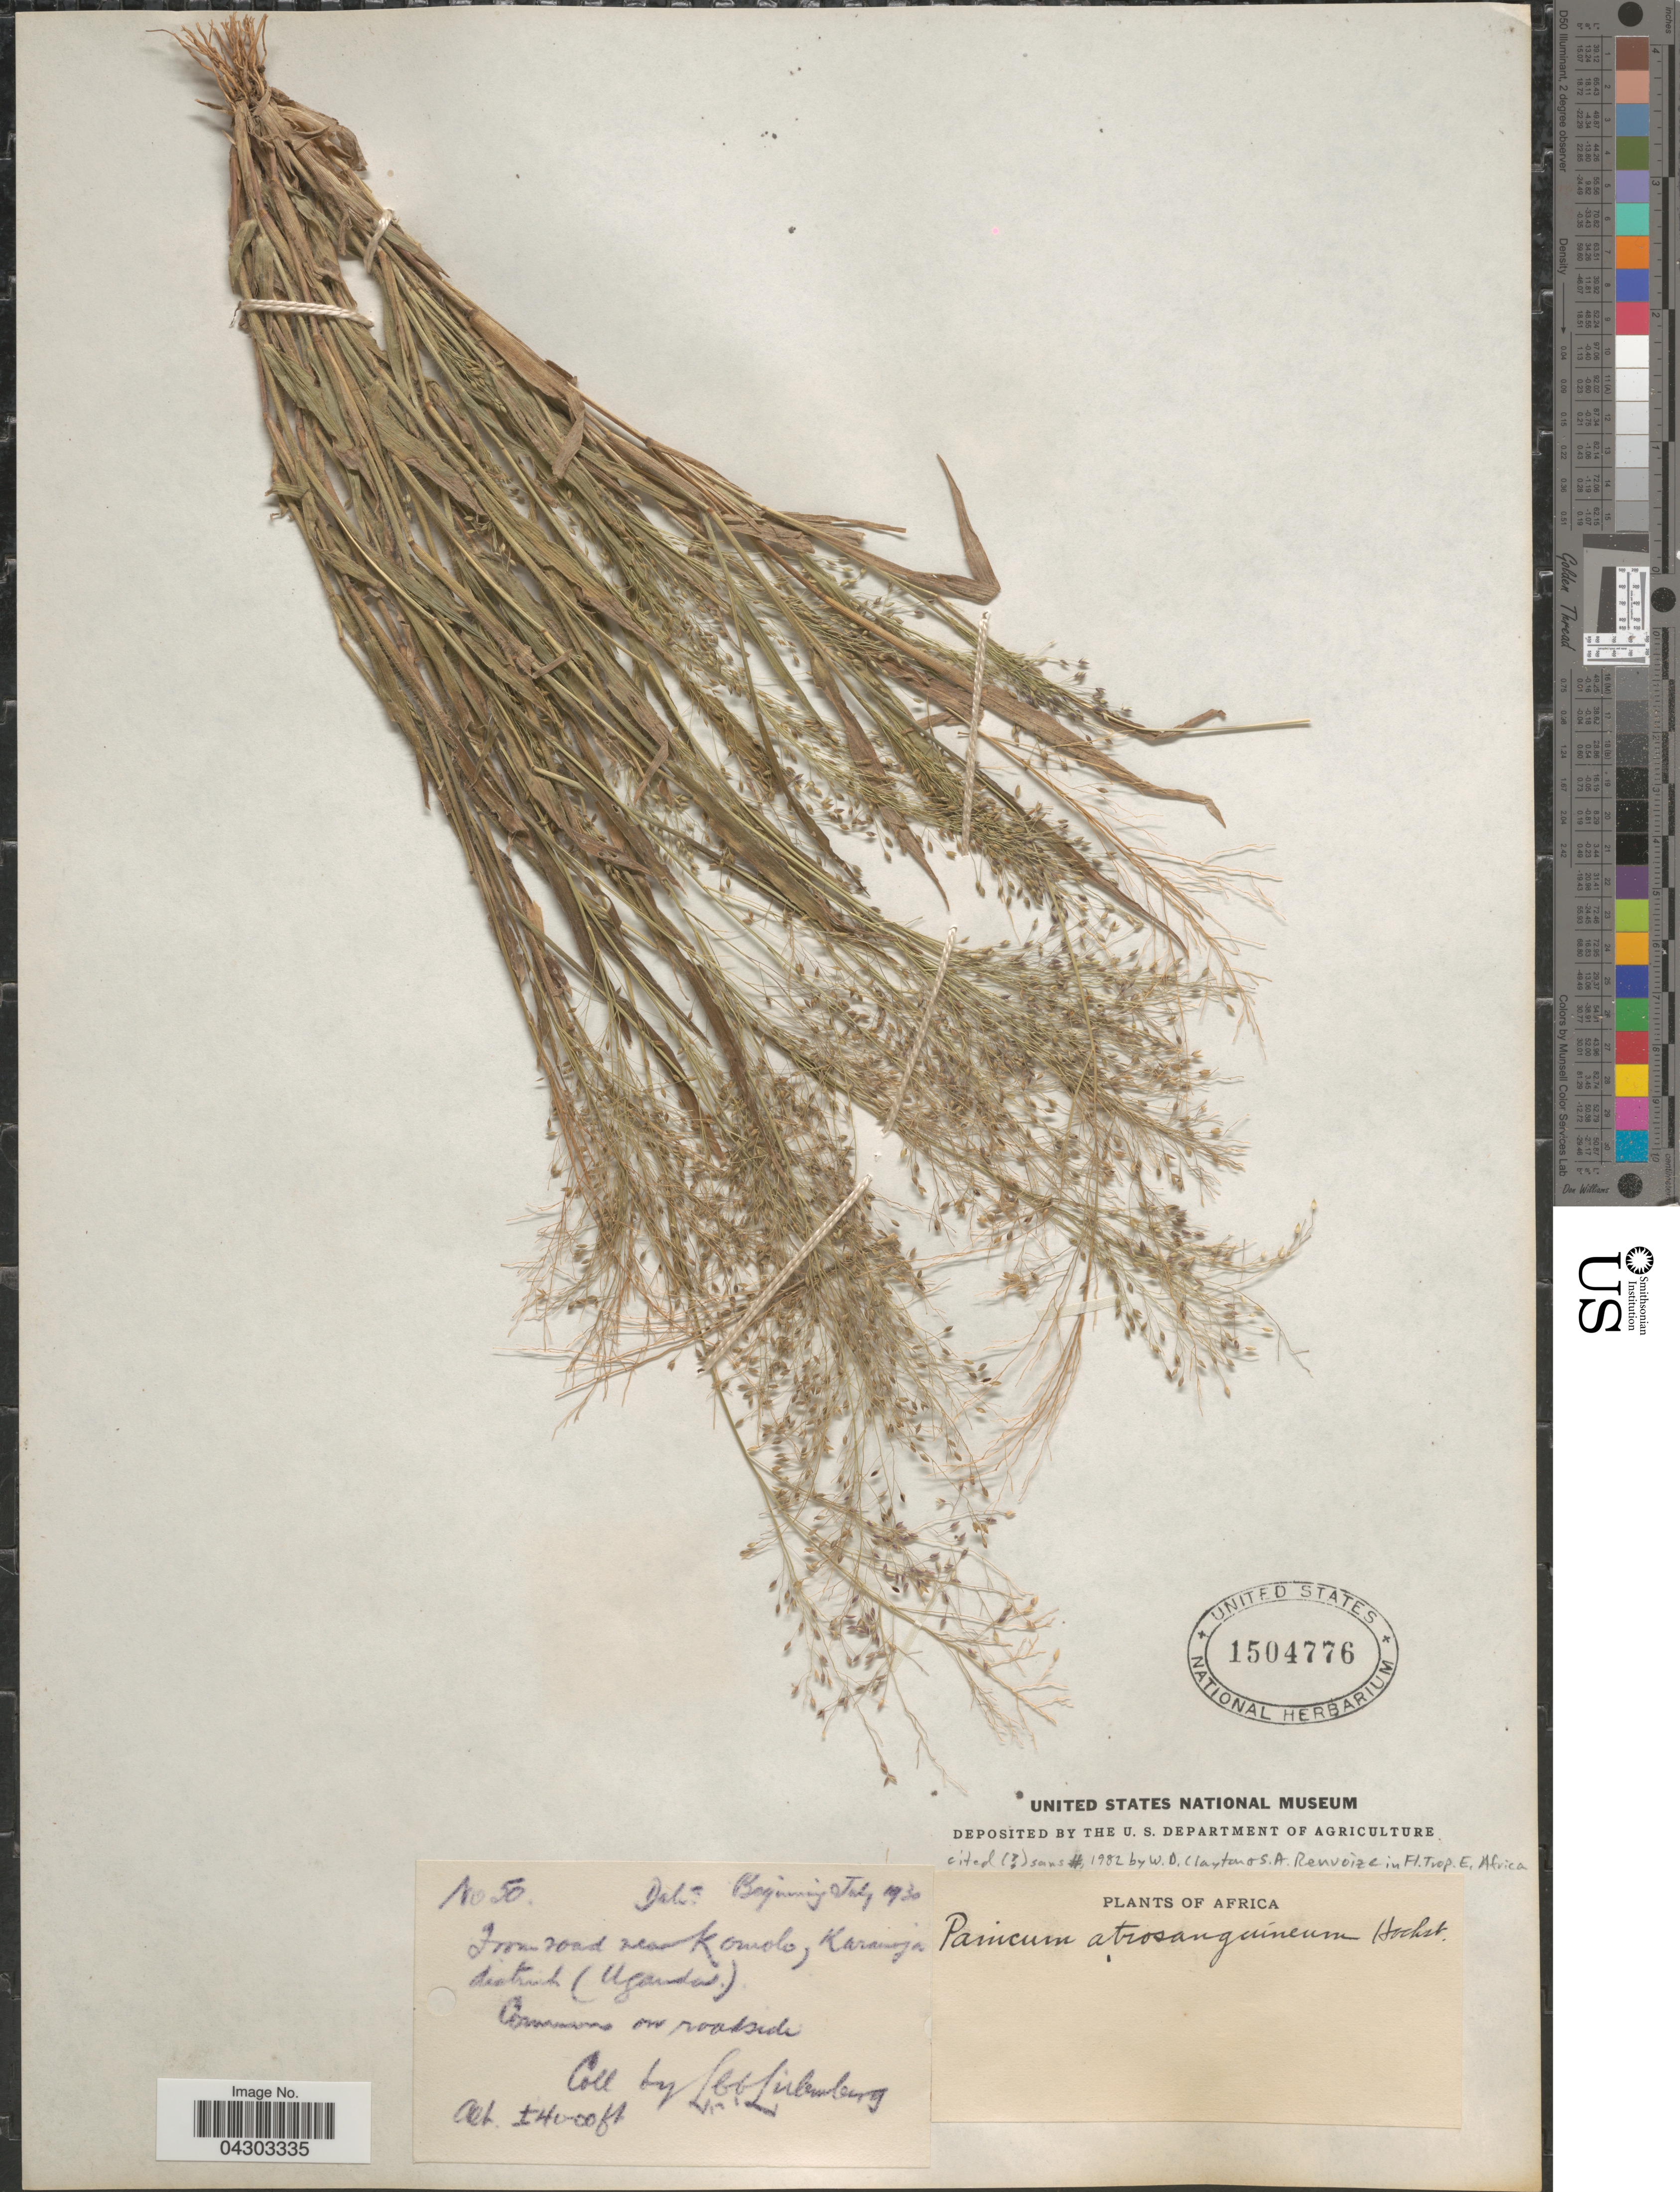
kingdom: Plantae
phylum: Tracheophyta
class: Liliopsida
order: Poales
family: Poaceae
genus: Panicum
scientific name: Panicum austroasiaticum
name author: Ohwi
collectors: L. Liebenberg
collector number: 50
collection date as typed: Beginning July 1930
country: Uganda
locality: From road near Komolo, Karamoja district.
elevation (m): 1219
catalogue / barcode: US 1504776